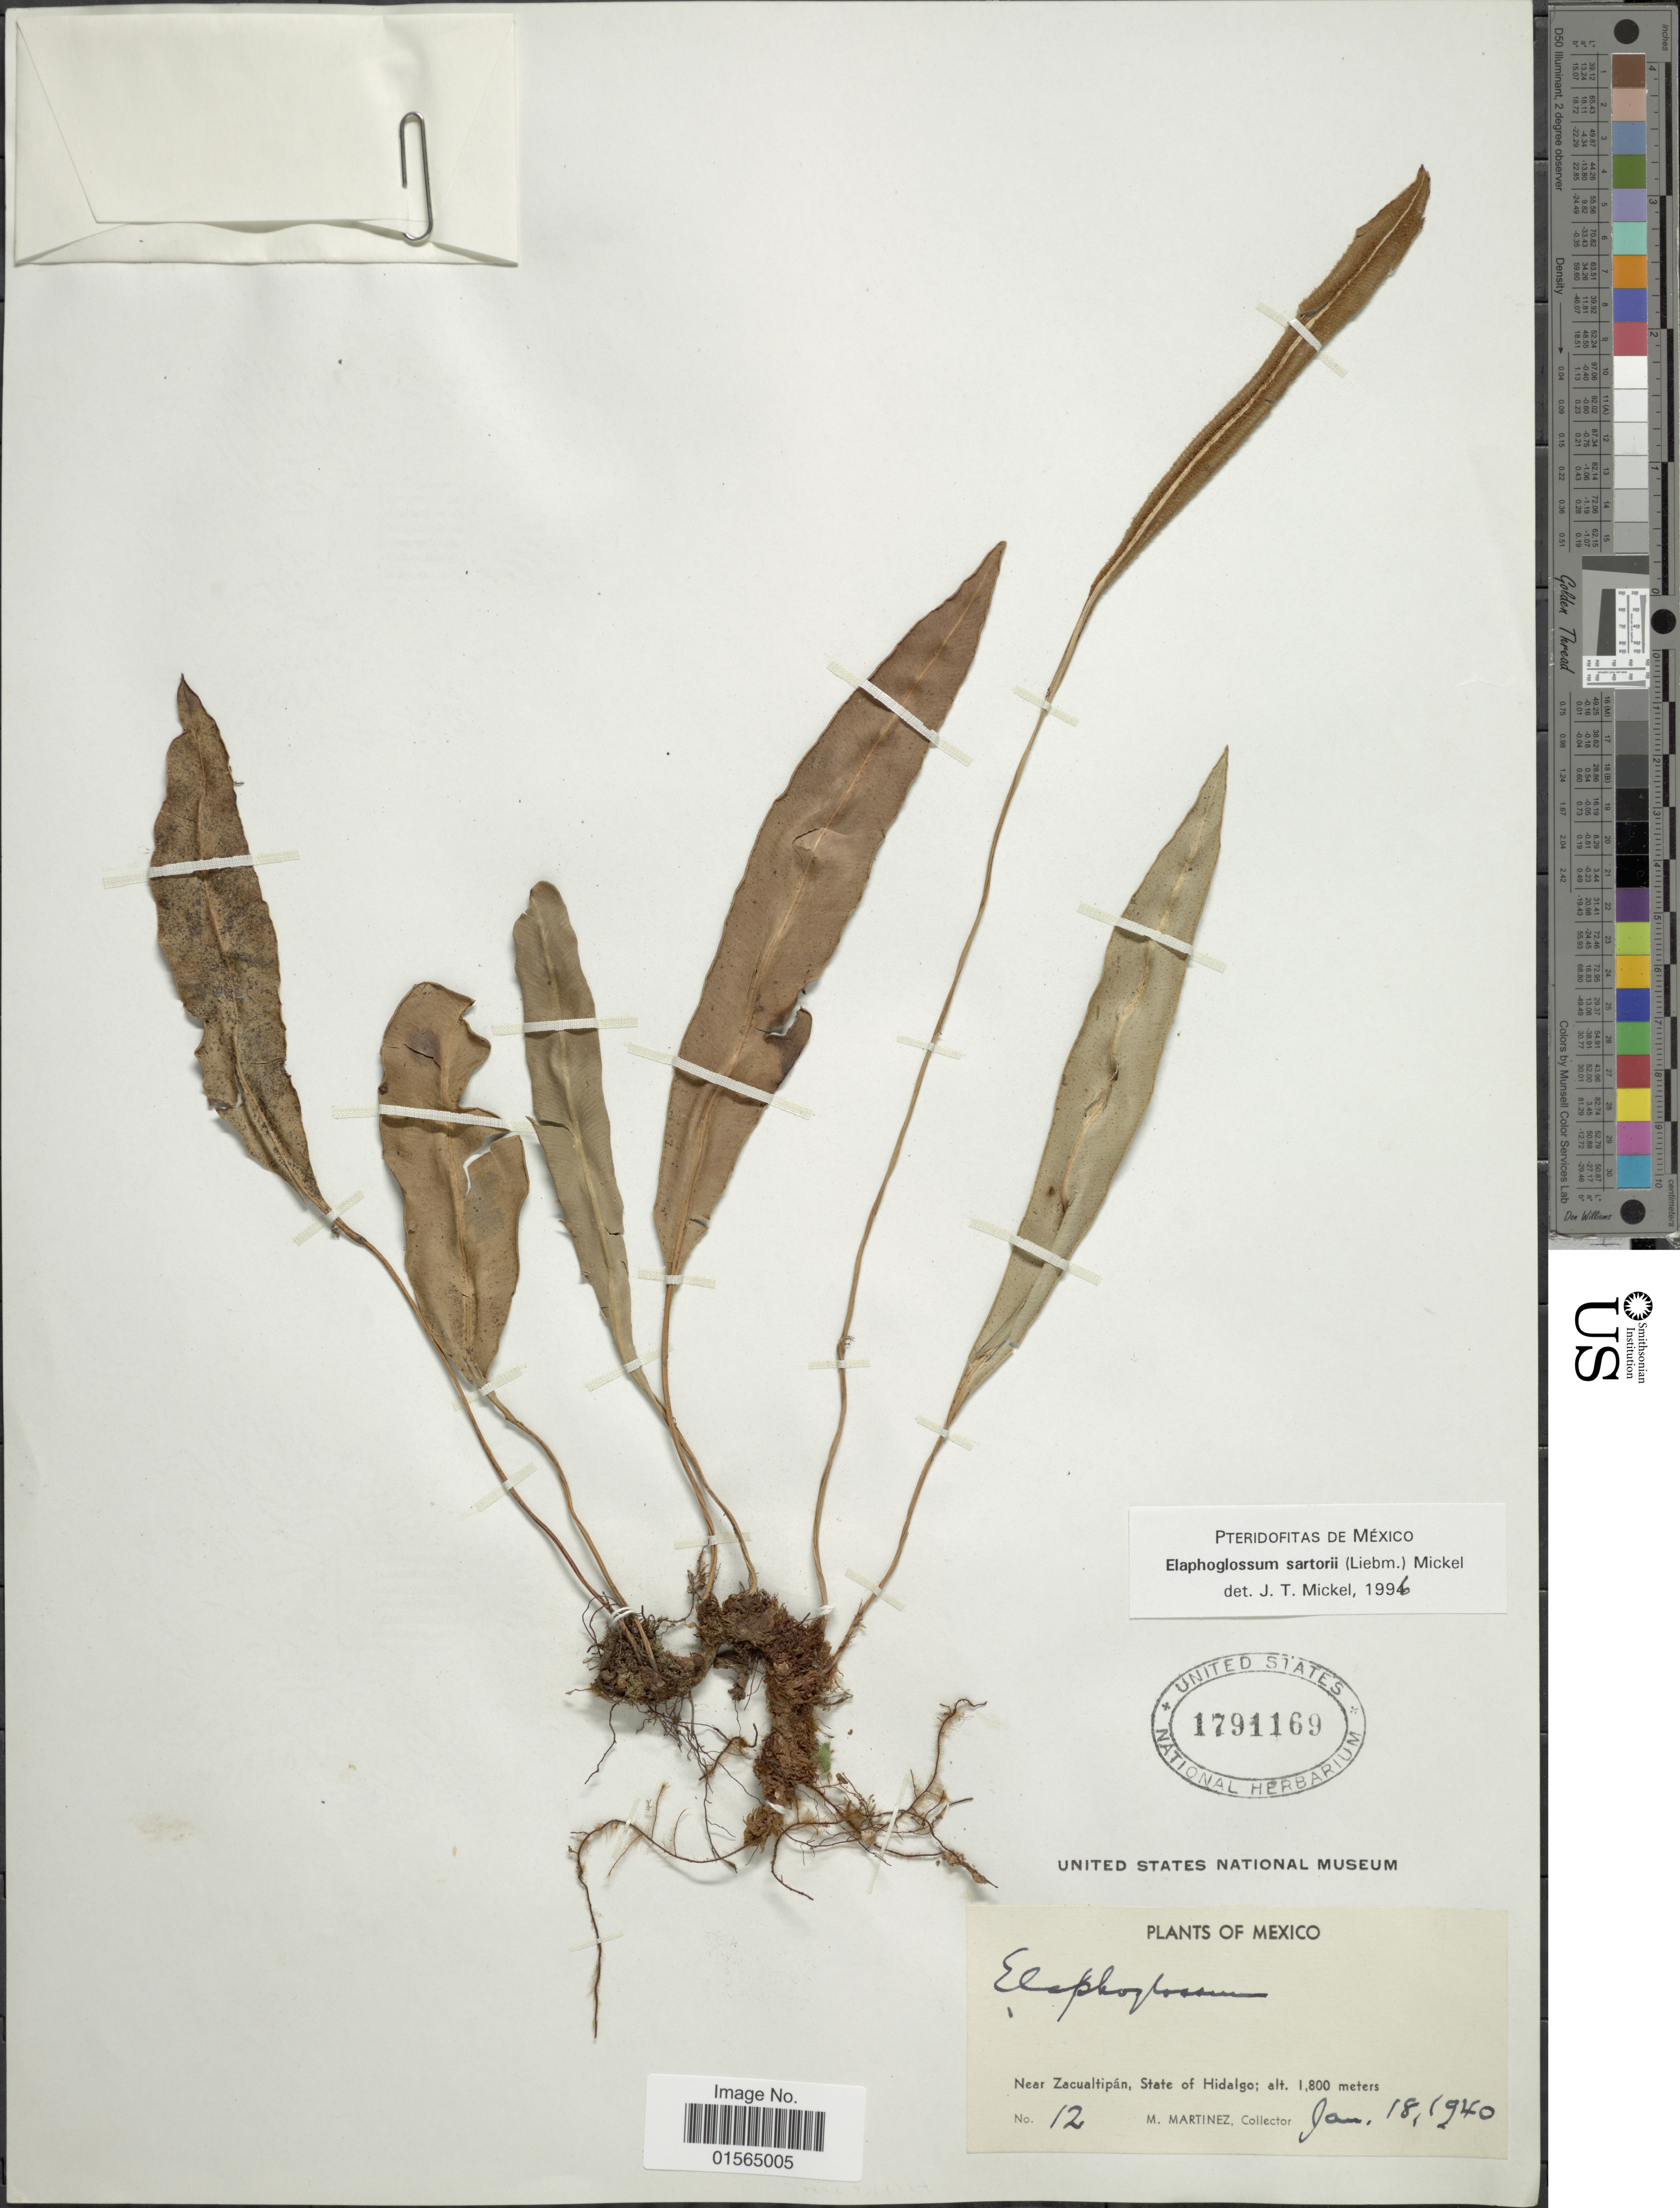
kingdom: Plantae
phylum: Tracheophyta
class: Polypodiopsida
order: Polypodiales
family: Dryopteridaceae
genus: Elaphoglossum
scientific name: Elaphoglossum sartorii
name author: (Liebm.) Mickel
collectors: M. Martinez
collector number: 12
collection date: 1940-01-18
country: Mexico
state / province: Hidalgo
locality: Near Zacualtipan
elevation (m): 1800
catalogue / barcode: US 1791169